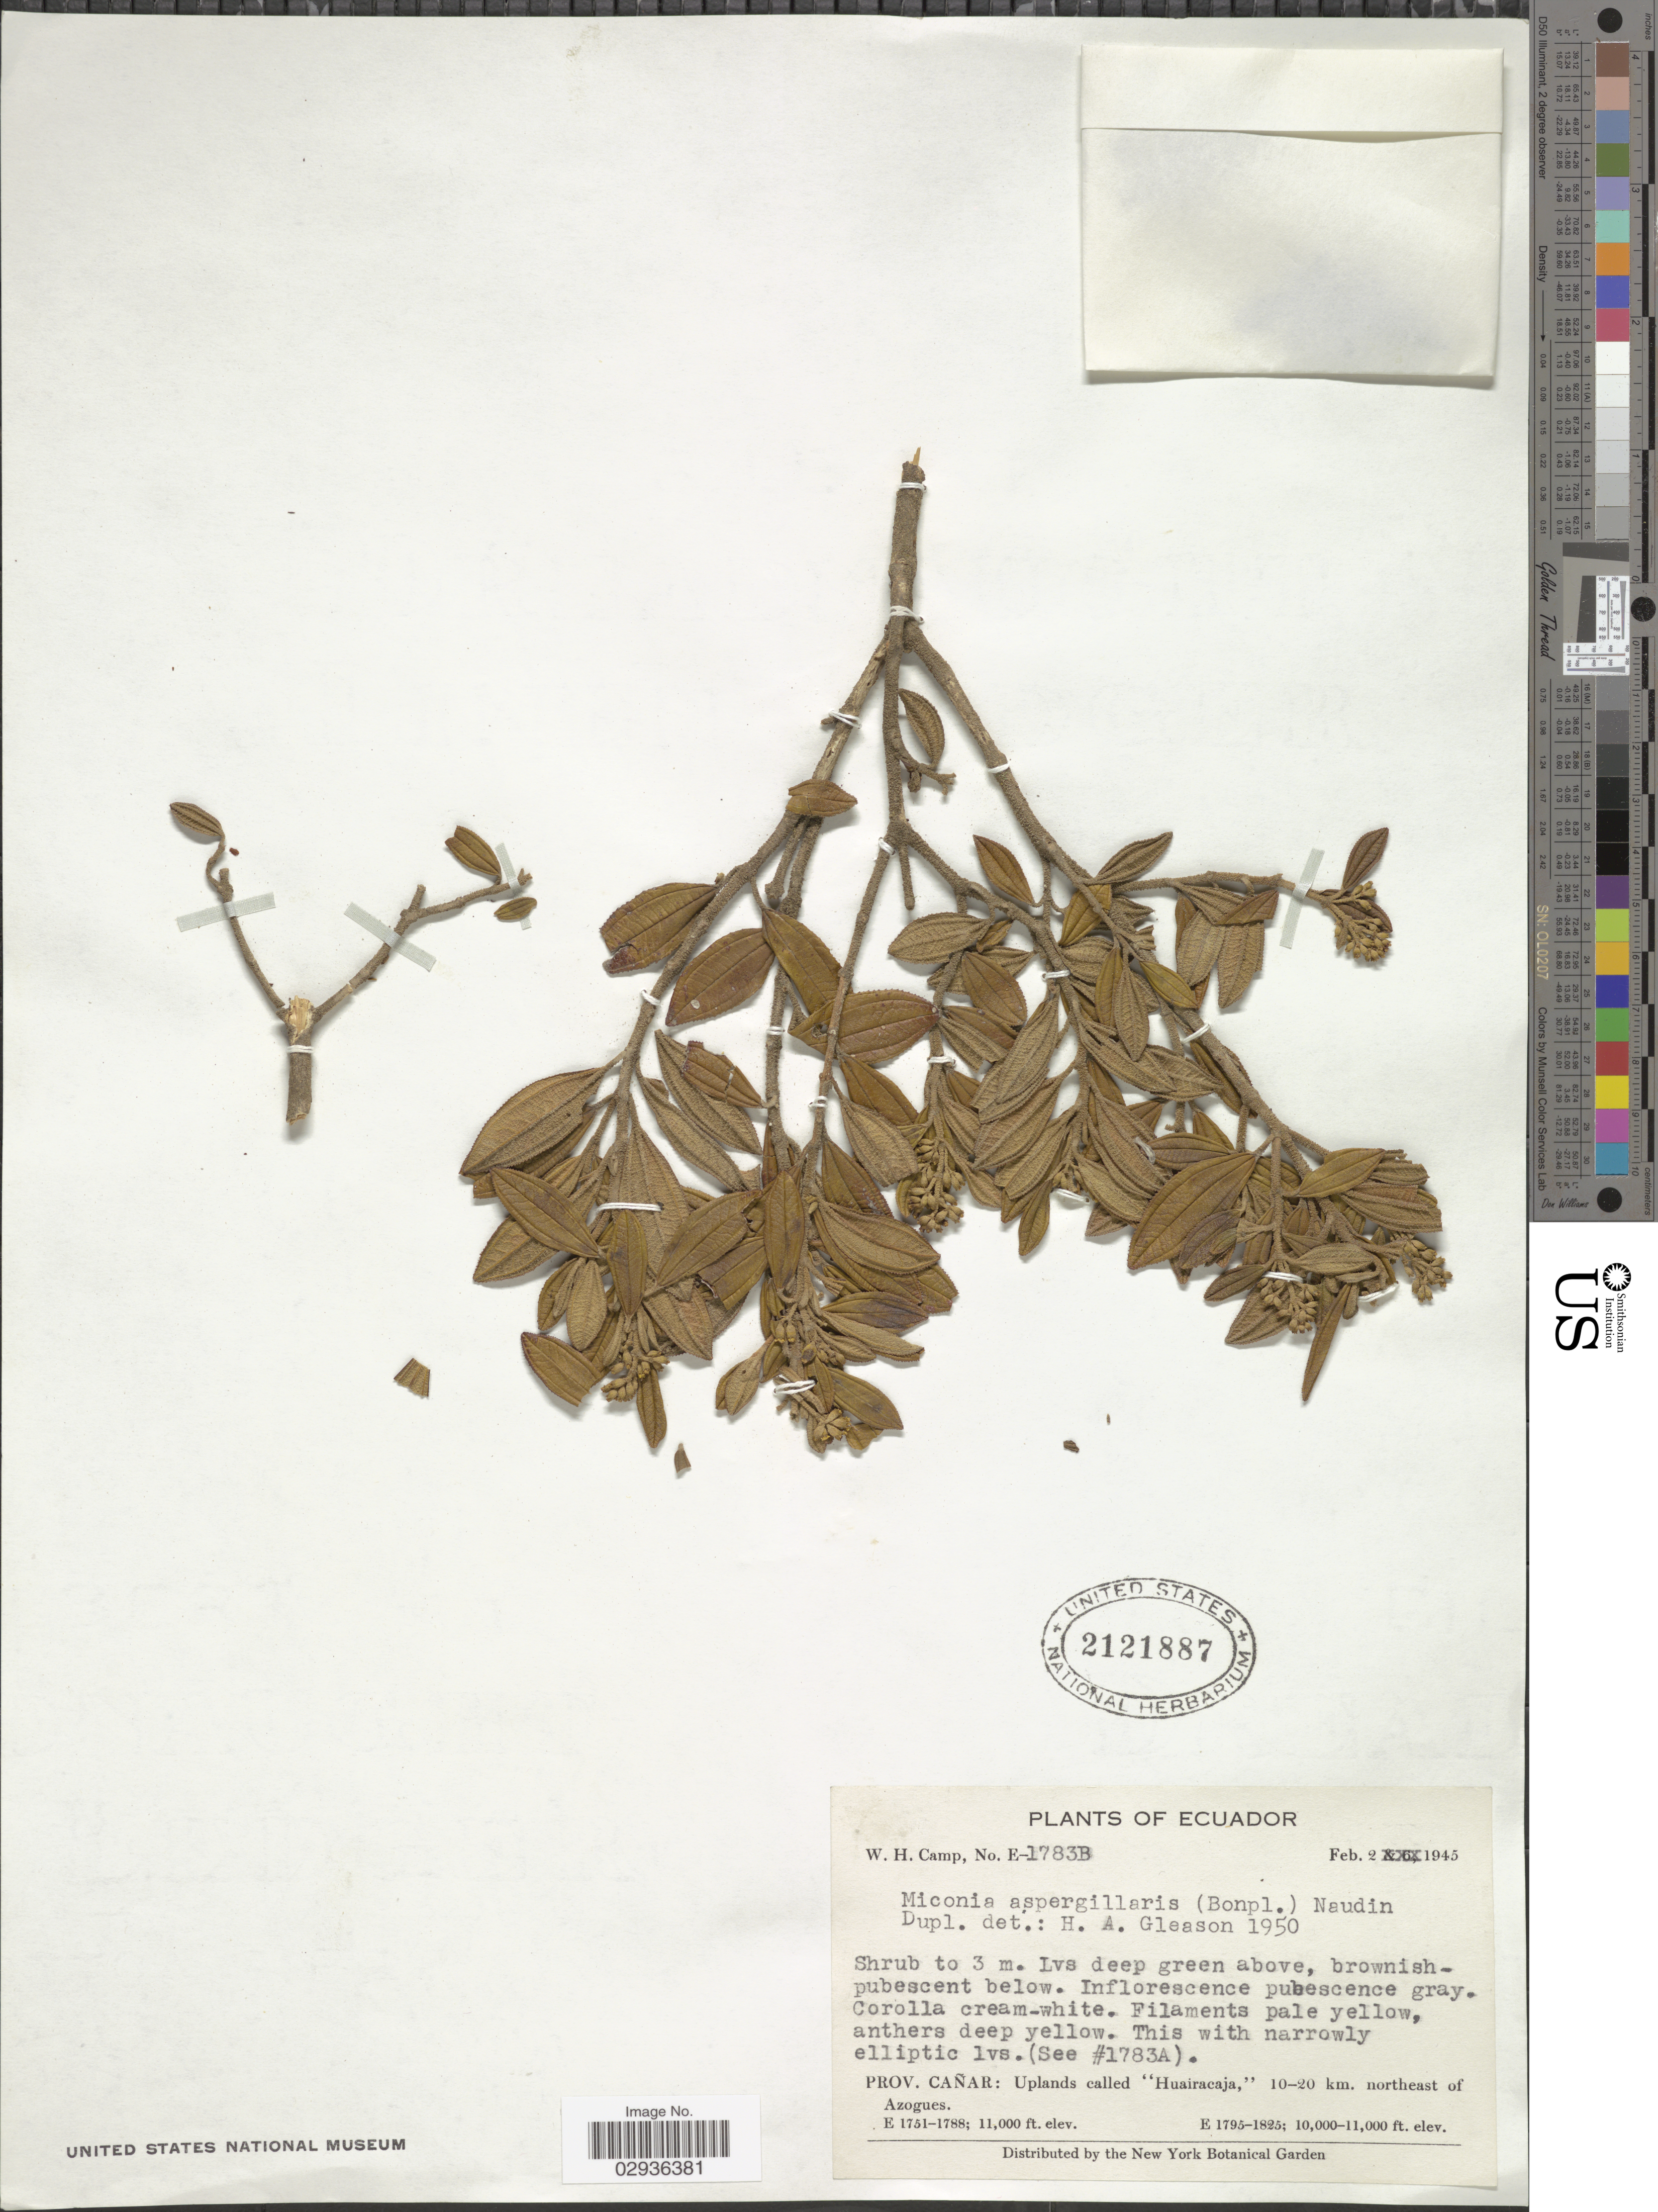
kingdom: Plantae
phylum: Tracheophyta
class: Magnoliopsida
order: Myrtales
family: Melastomataceae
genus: Miconia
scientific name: Miconia aspergillaris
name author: (Bonpl.) Naudin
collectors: W. H. Camp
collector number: E-1783B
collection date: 1945-02-02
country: Ecuador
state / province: Cañar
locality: Uplands called "Huairacaja," 10-20 km. northeast of Azogues.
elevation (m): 3353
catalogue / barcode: US 2121887